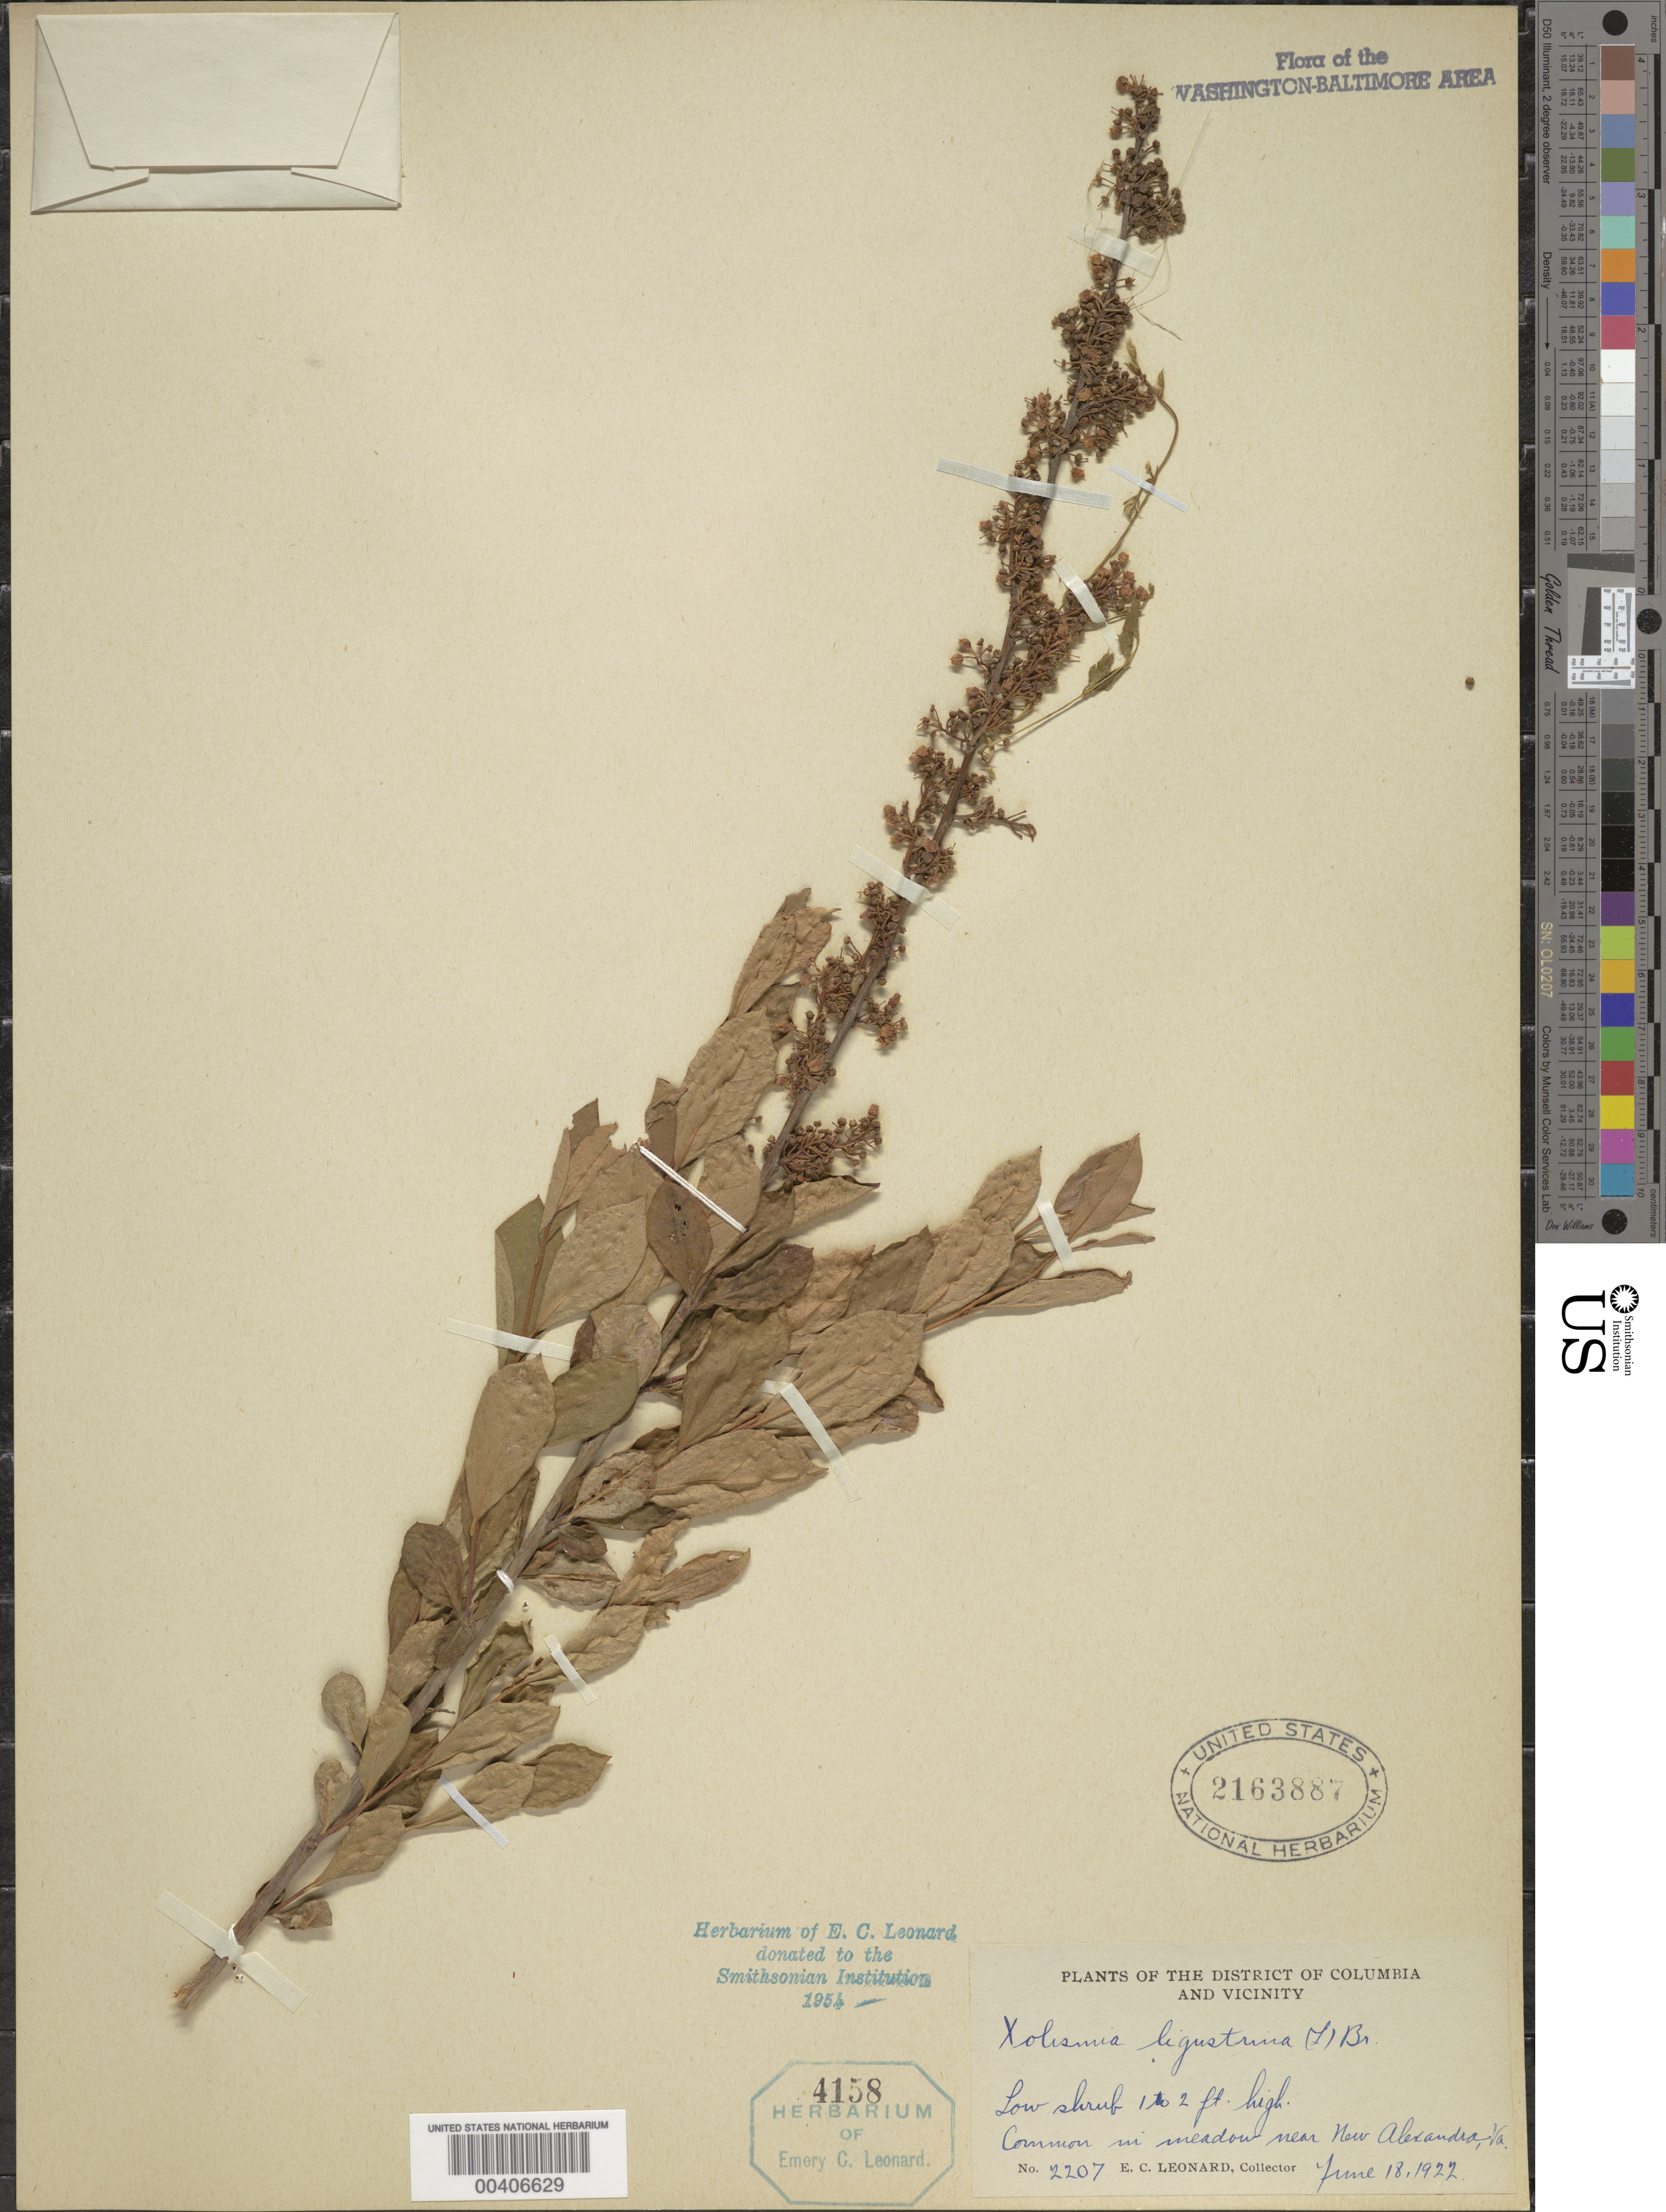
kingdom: Plantae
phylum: Tracheophyta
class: Magnoliopsida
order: Ericales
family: Ericaceae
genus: Lyonia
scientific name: Lyonia ligustrina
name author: (L.) DC.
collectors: E. C. Leonard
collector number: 2207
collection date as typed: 18 Jun 1922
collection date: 1922-06-18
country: United States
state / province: Virginia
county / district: Fairfax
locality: Near New Alexandria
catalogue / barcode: US 2163887